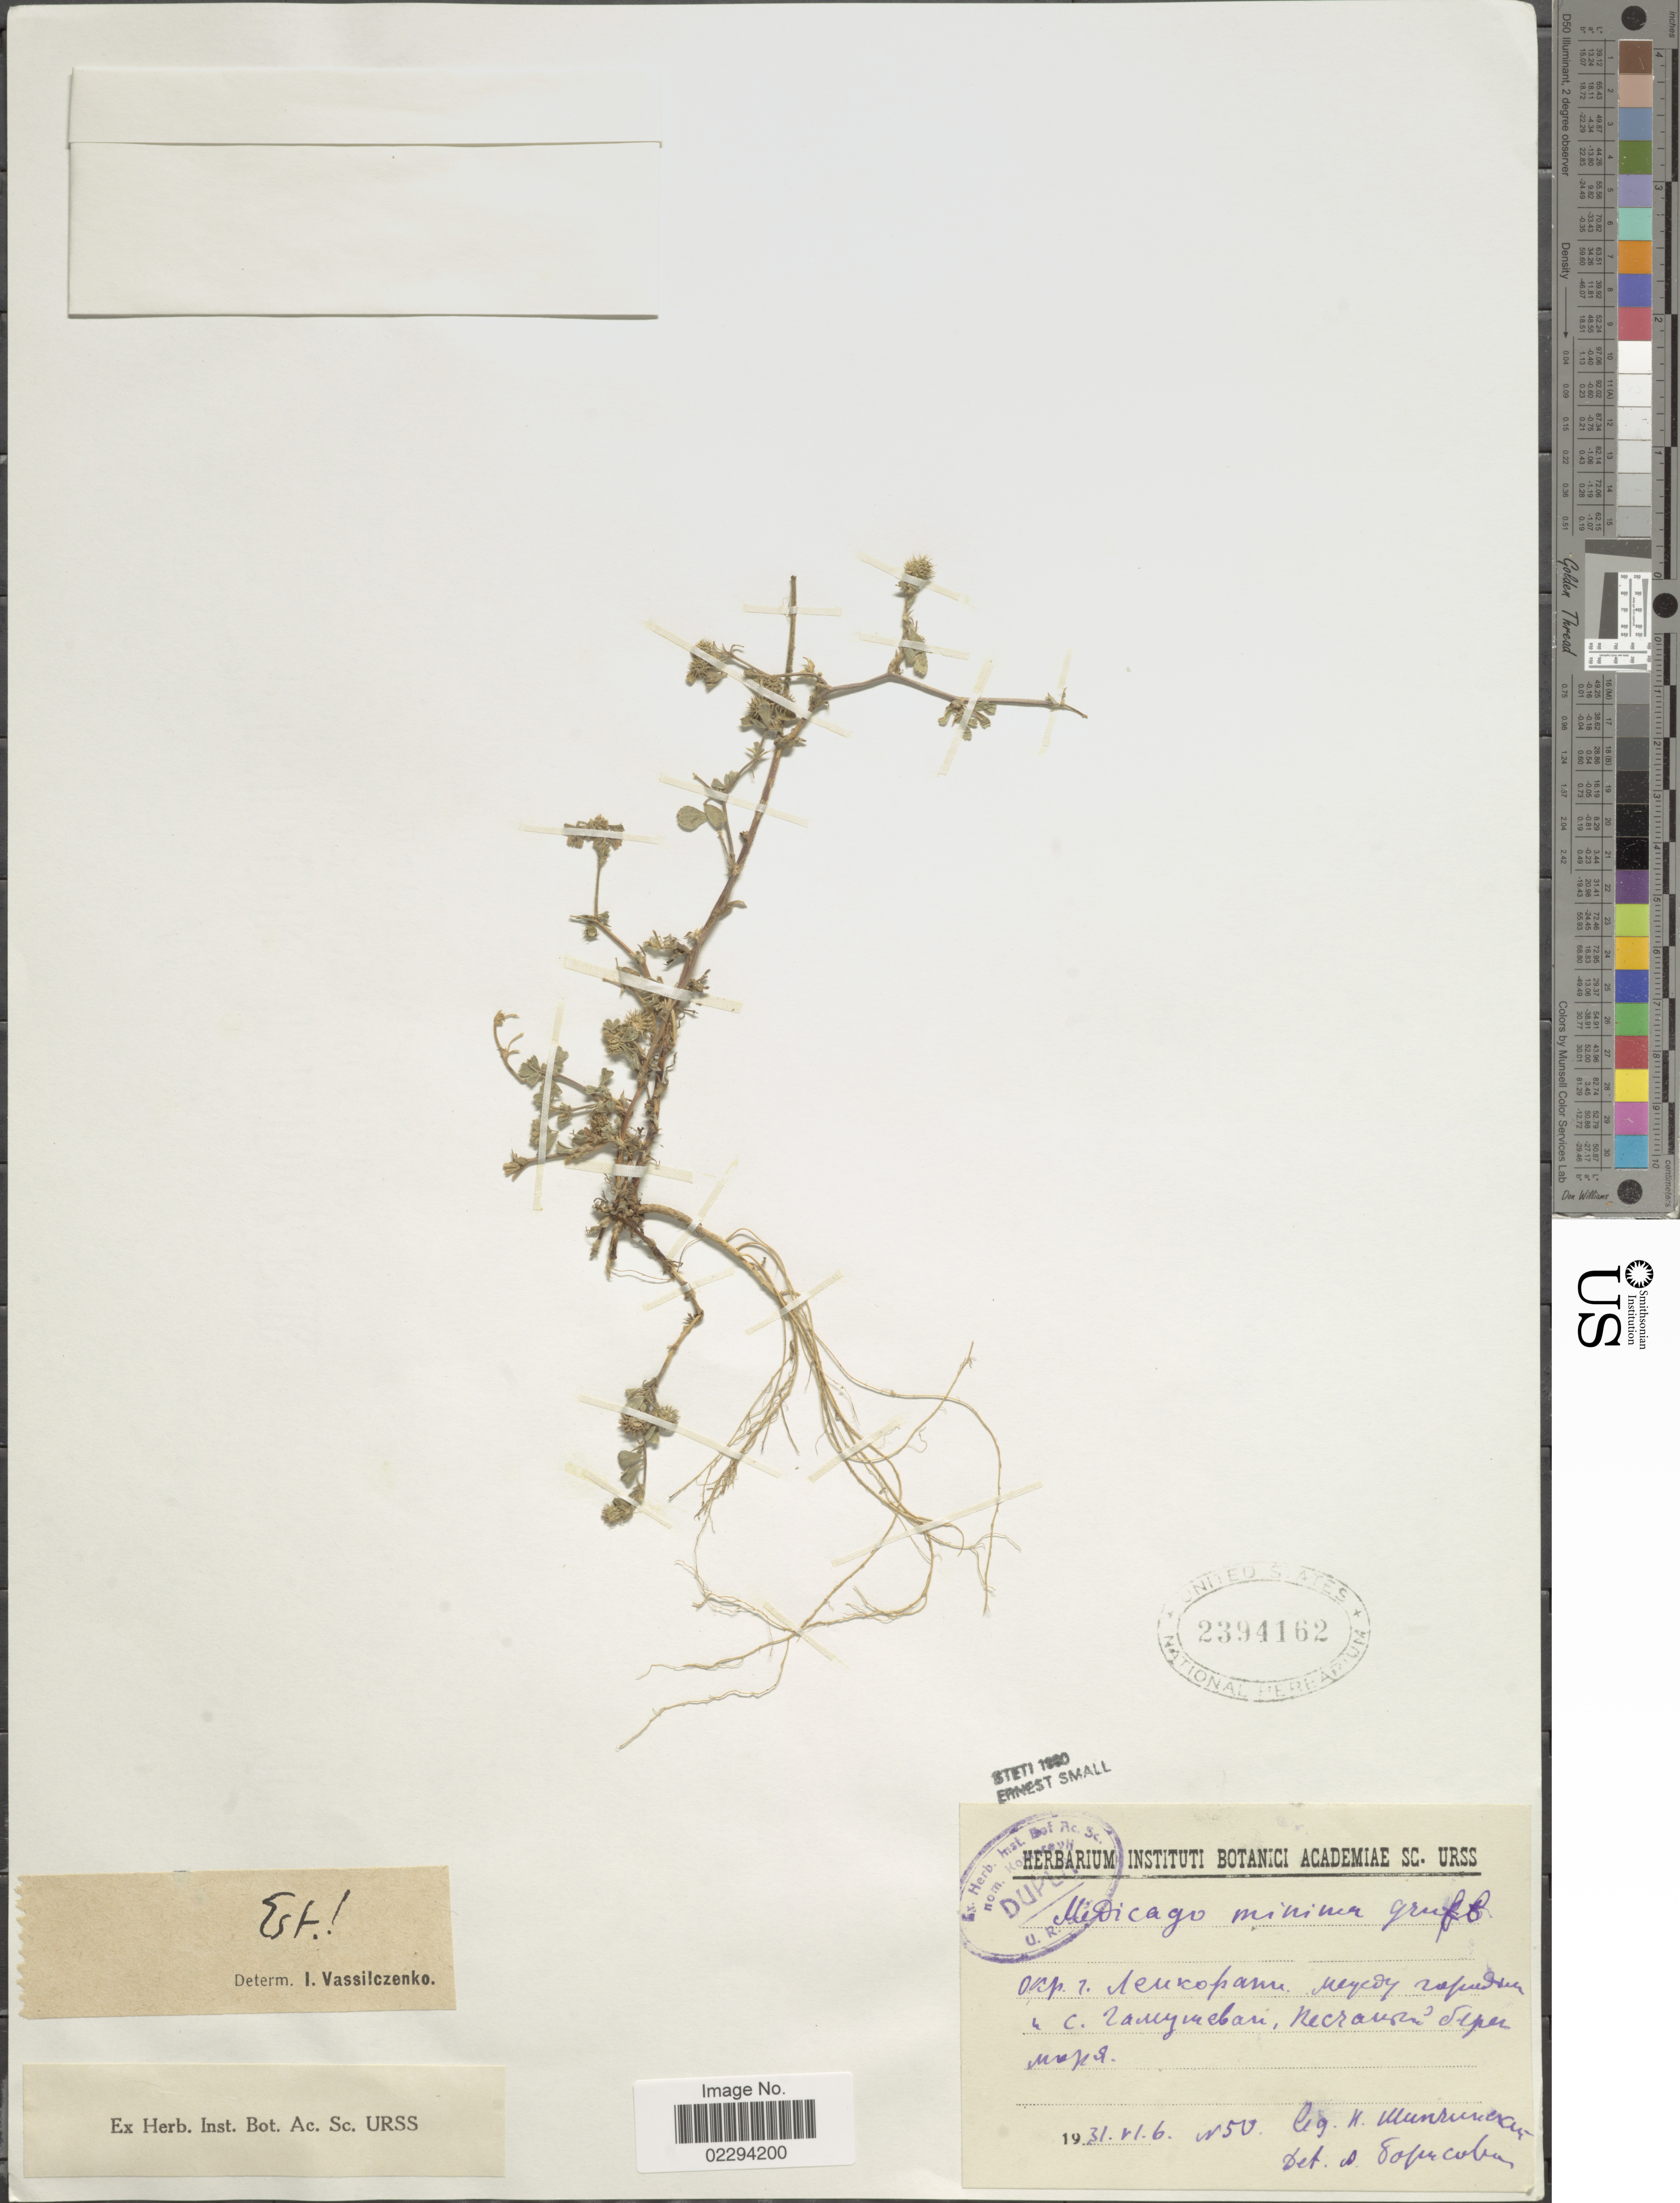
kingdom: Plantae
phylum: Tracheophyta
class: Magnoliopsida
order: Fabales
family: Fabaceae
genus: Medicago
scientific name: Medicago minima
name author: Lam.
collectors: N. Sipchinsky & A. Borisova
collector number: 50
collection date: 1931-06-06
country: Azerbaijan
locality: Near Lankaran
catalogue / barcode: US 2394162